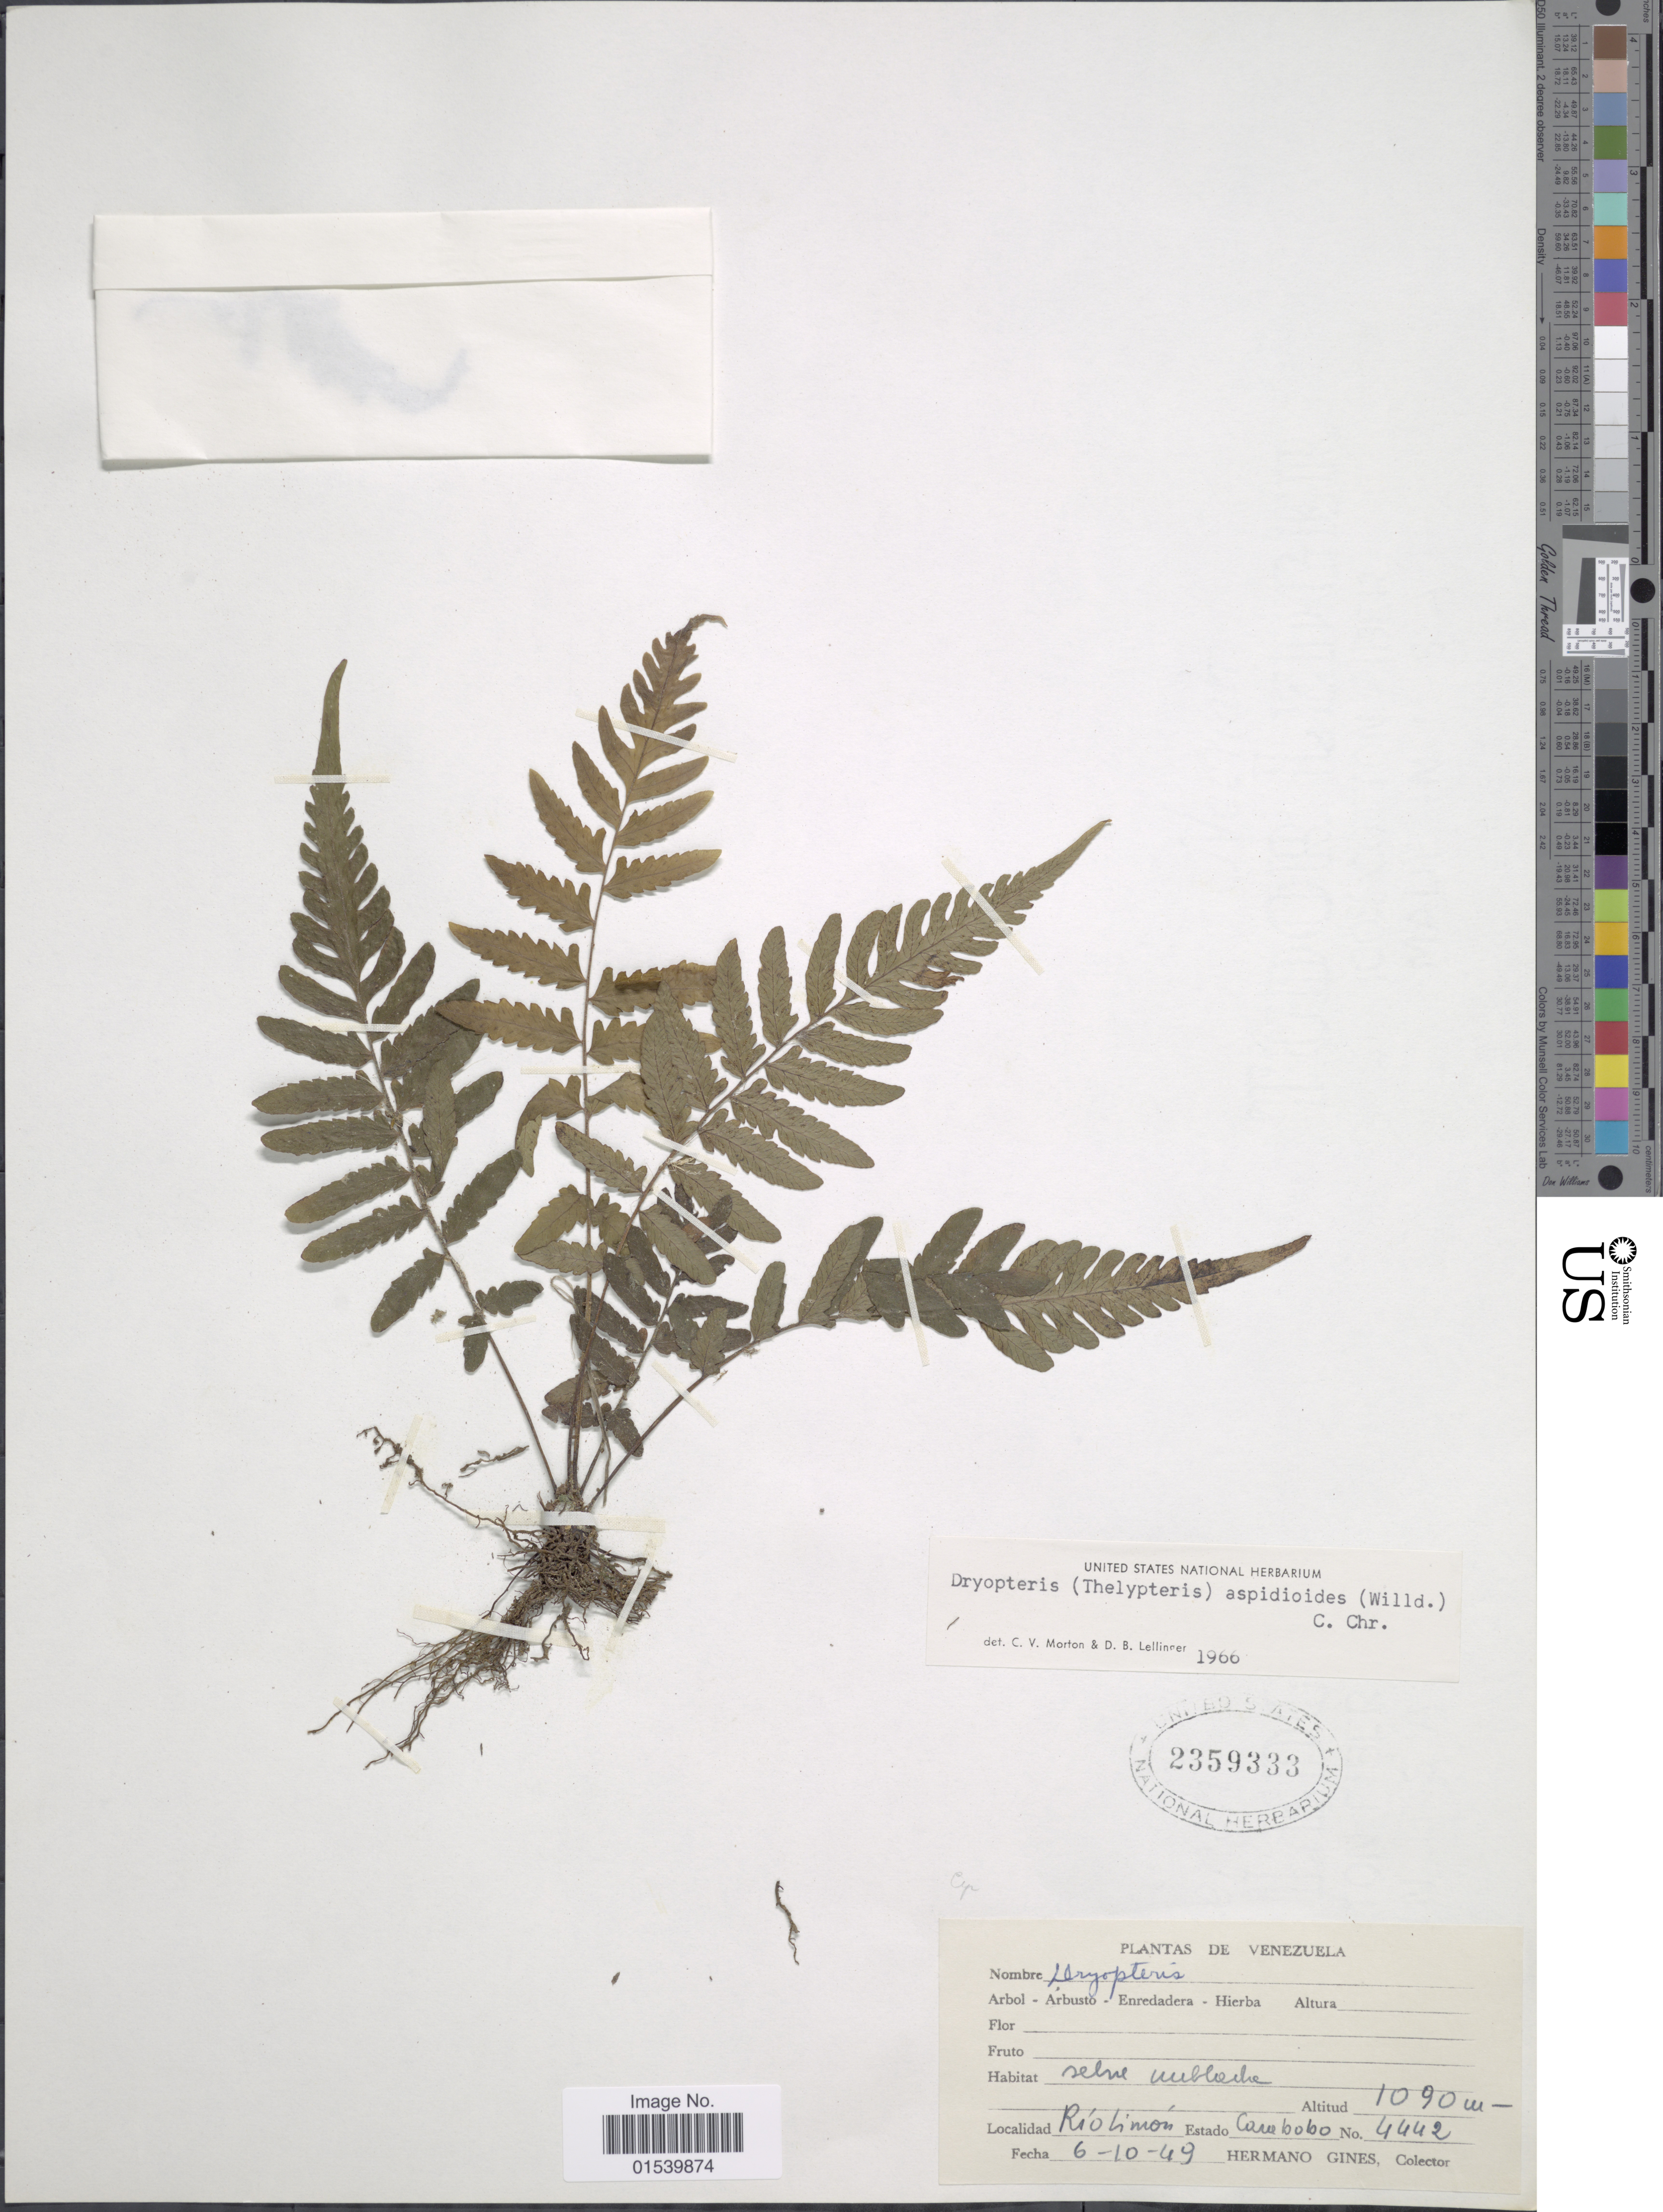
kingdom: Plantae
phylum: Tracheophyta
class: Polypodiopsida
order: Polypodiales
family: Thelypteridaceae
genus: Amauropelta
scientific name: Amauropelta aspidioides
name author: (Willd.) Pic. Serm.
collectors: Bro. Gines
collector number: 4442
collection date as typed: Transcribed d/m/y: 6/10/49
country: Venezuela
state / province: Carabobo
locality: Río Limón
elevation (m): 1090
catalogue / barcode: US 2359333